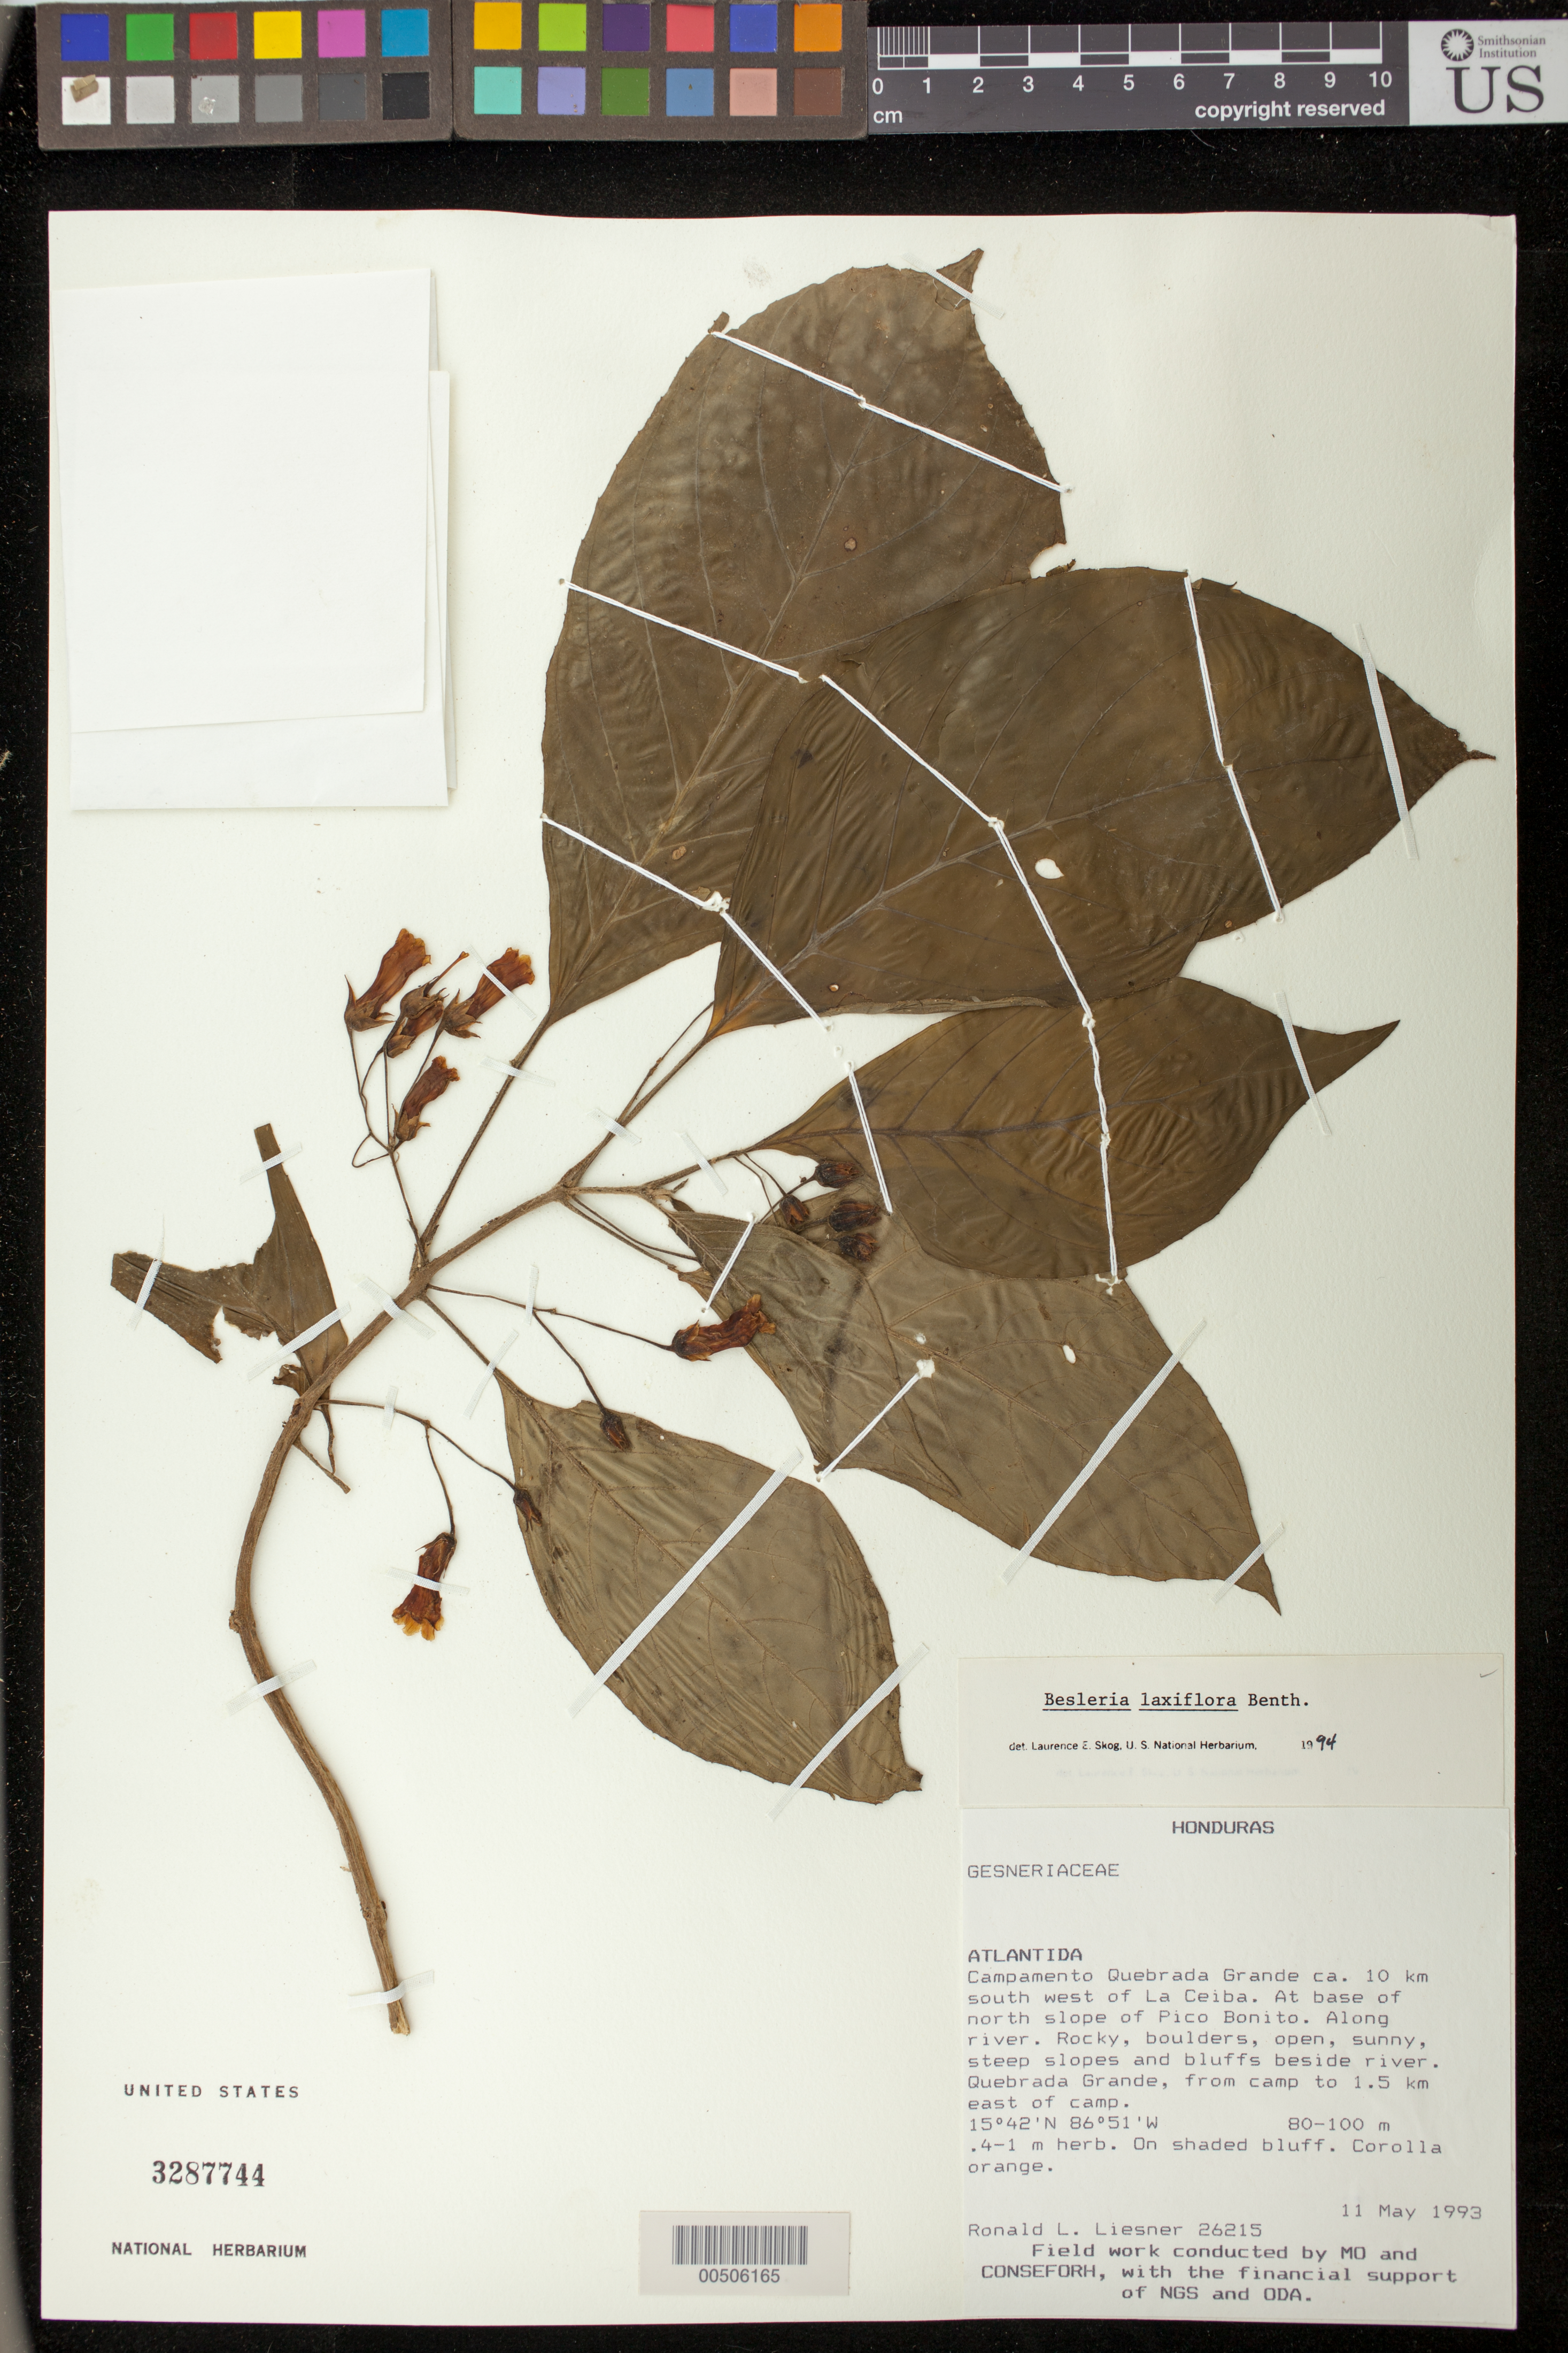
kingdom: Plantae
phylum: Tracheophyta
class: Magnoliopsida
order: Lamiales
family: Gesneriaceae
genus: Besleria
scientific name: Besleria laxiflora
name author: Benth.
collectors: R. L. Liesner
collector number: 26215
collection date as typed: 11 May 1993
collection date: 1993-05-11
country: Honduras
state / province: Atlántida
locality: Campamento Quebrada Grande ca. 10 km SW of La Ceiba, at base of north slope of Pico Bonito, Quebrada Grande, from camp to 1.5 km E of camp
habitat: Along river; rocky, boulders, open, sunny, steep slopes and bluffs beside river; on shaded bluff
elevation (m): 80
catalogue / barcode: US 3287744